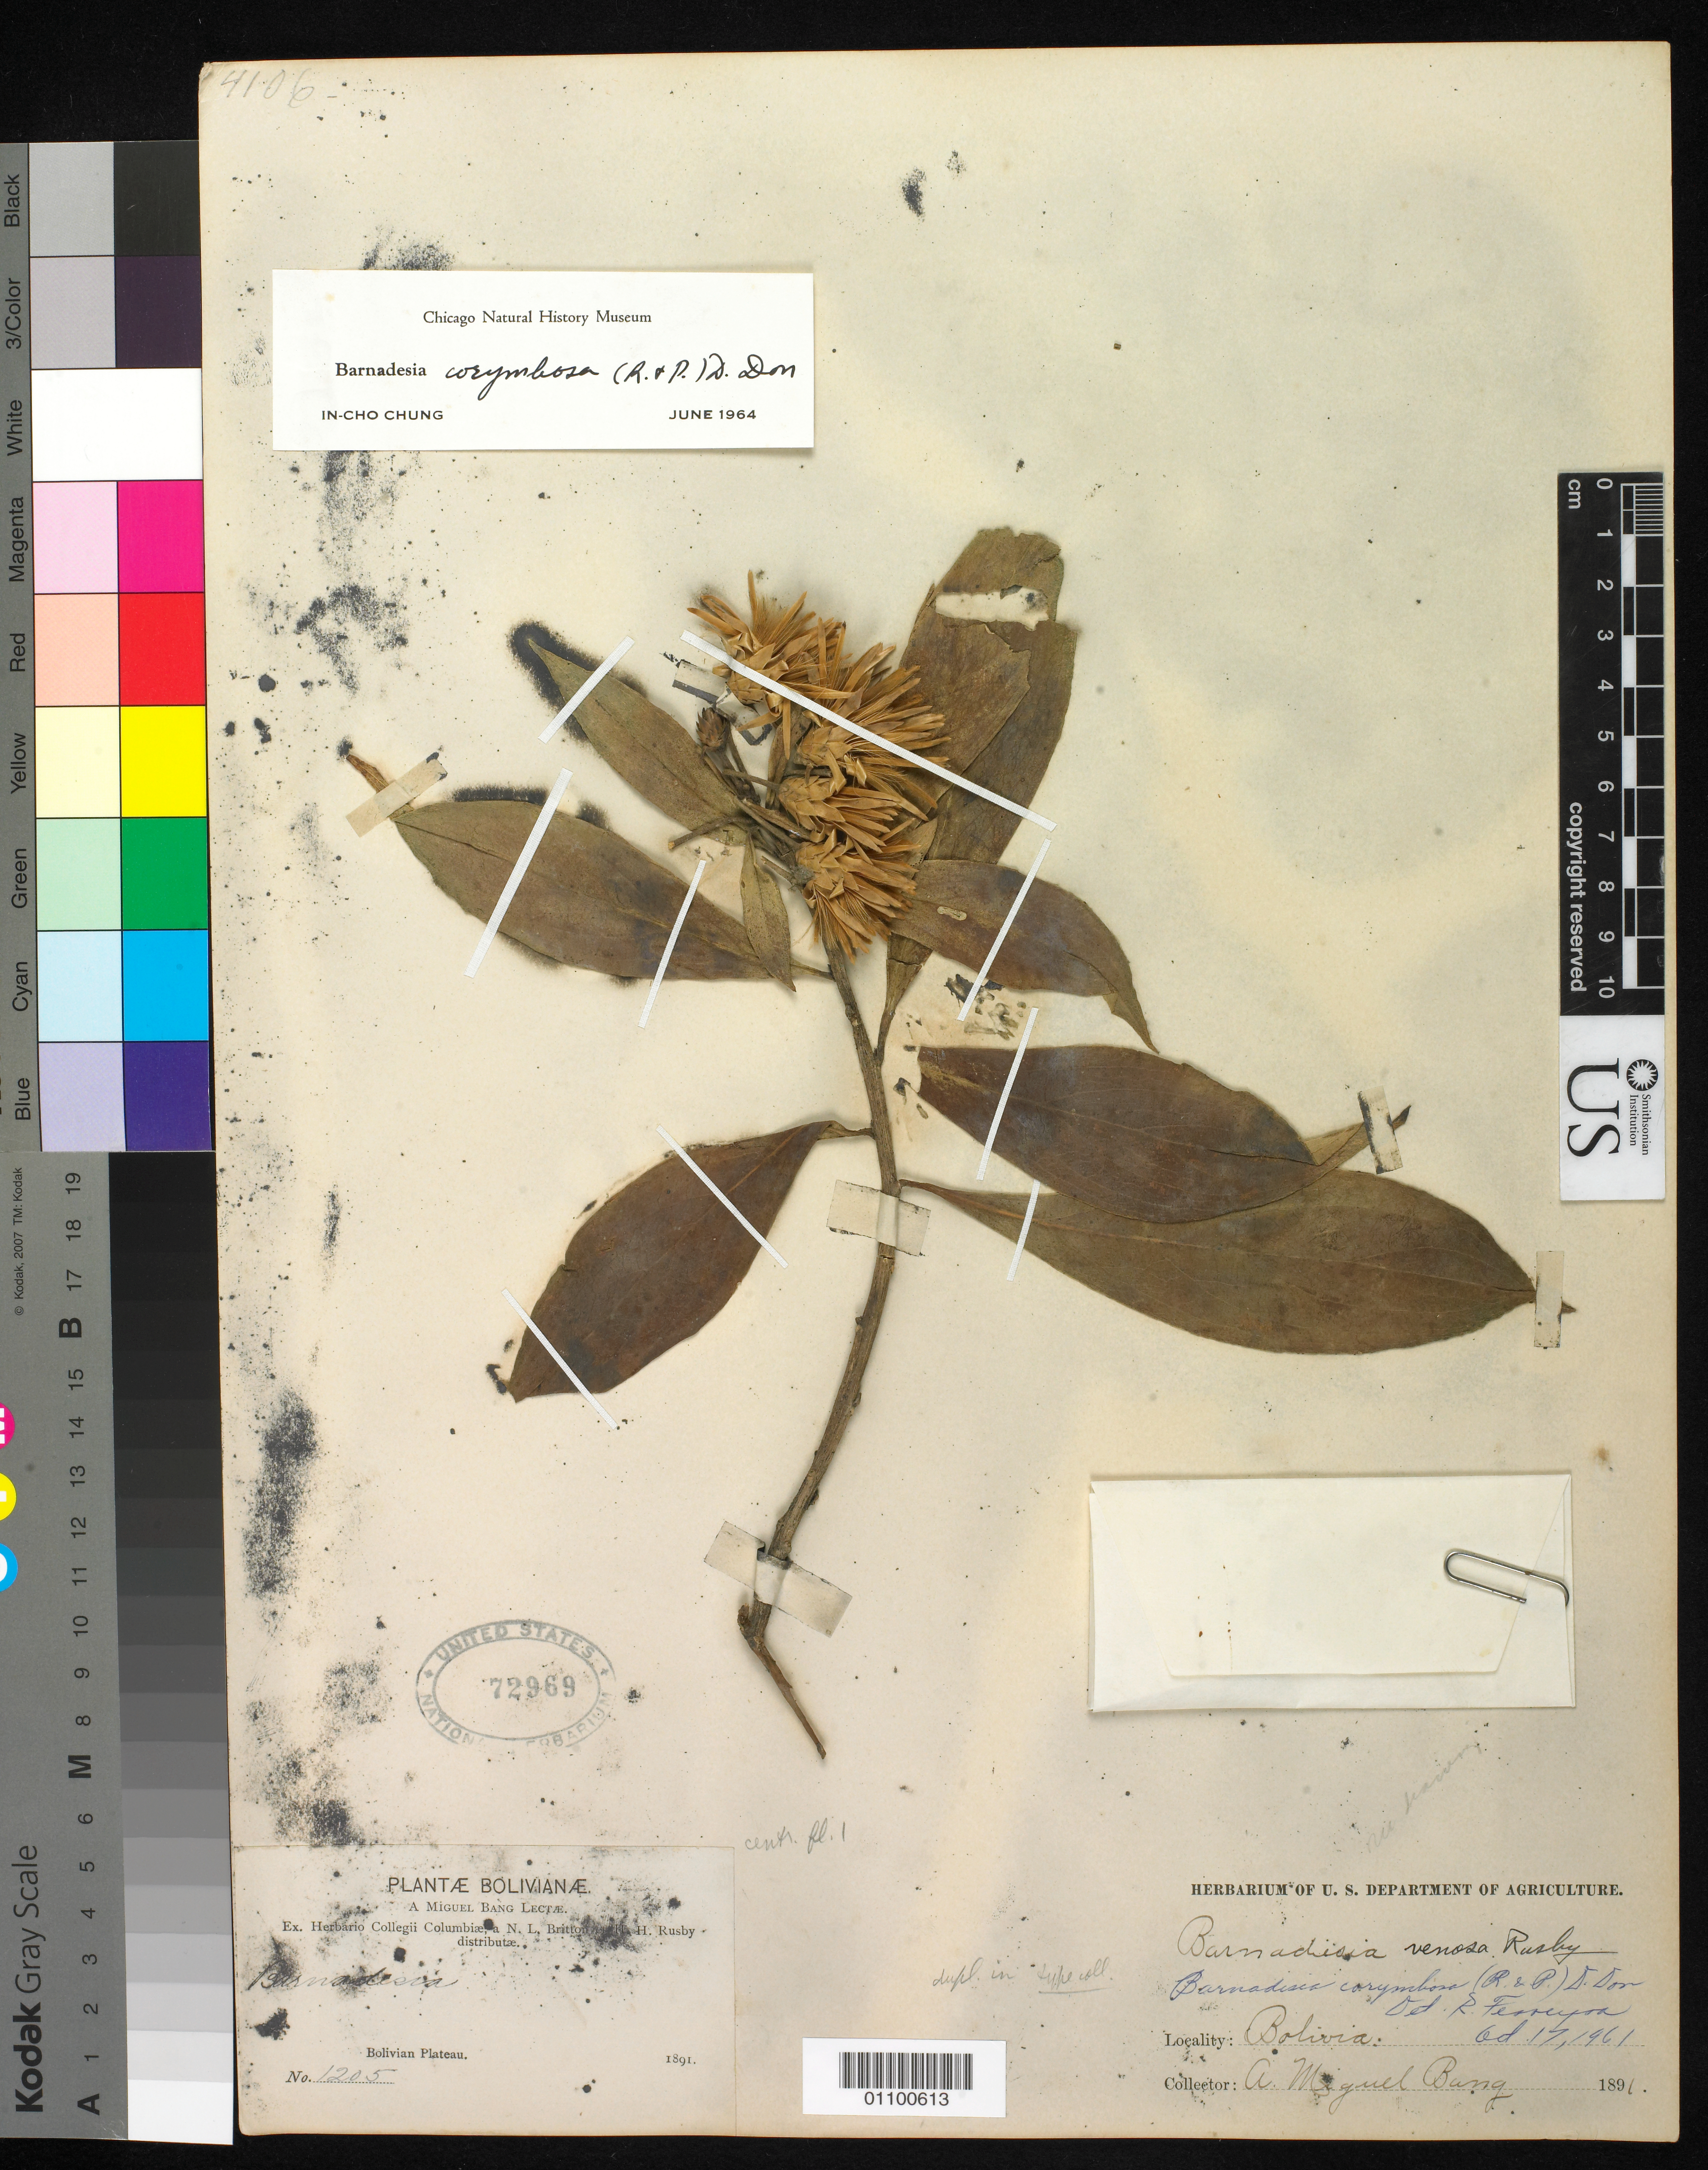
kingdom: Plantae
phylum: Tracheophyta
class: Magnoliopsida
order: Asterales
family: Asteraceae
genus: Barnadesia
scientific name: Barnadesia venosa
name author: Rusby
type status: Isotype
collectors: M. Bang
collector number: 1205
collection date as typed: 1891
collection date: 1891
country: Bolivia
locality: Bolivian Plateau.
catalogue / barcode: US 72969